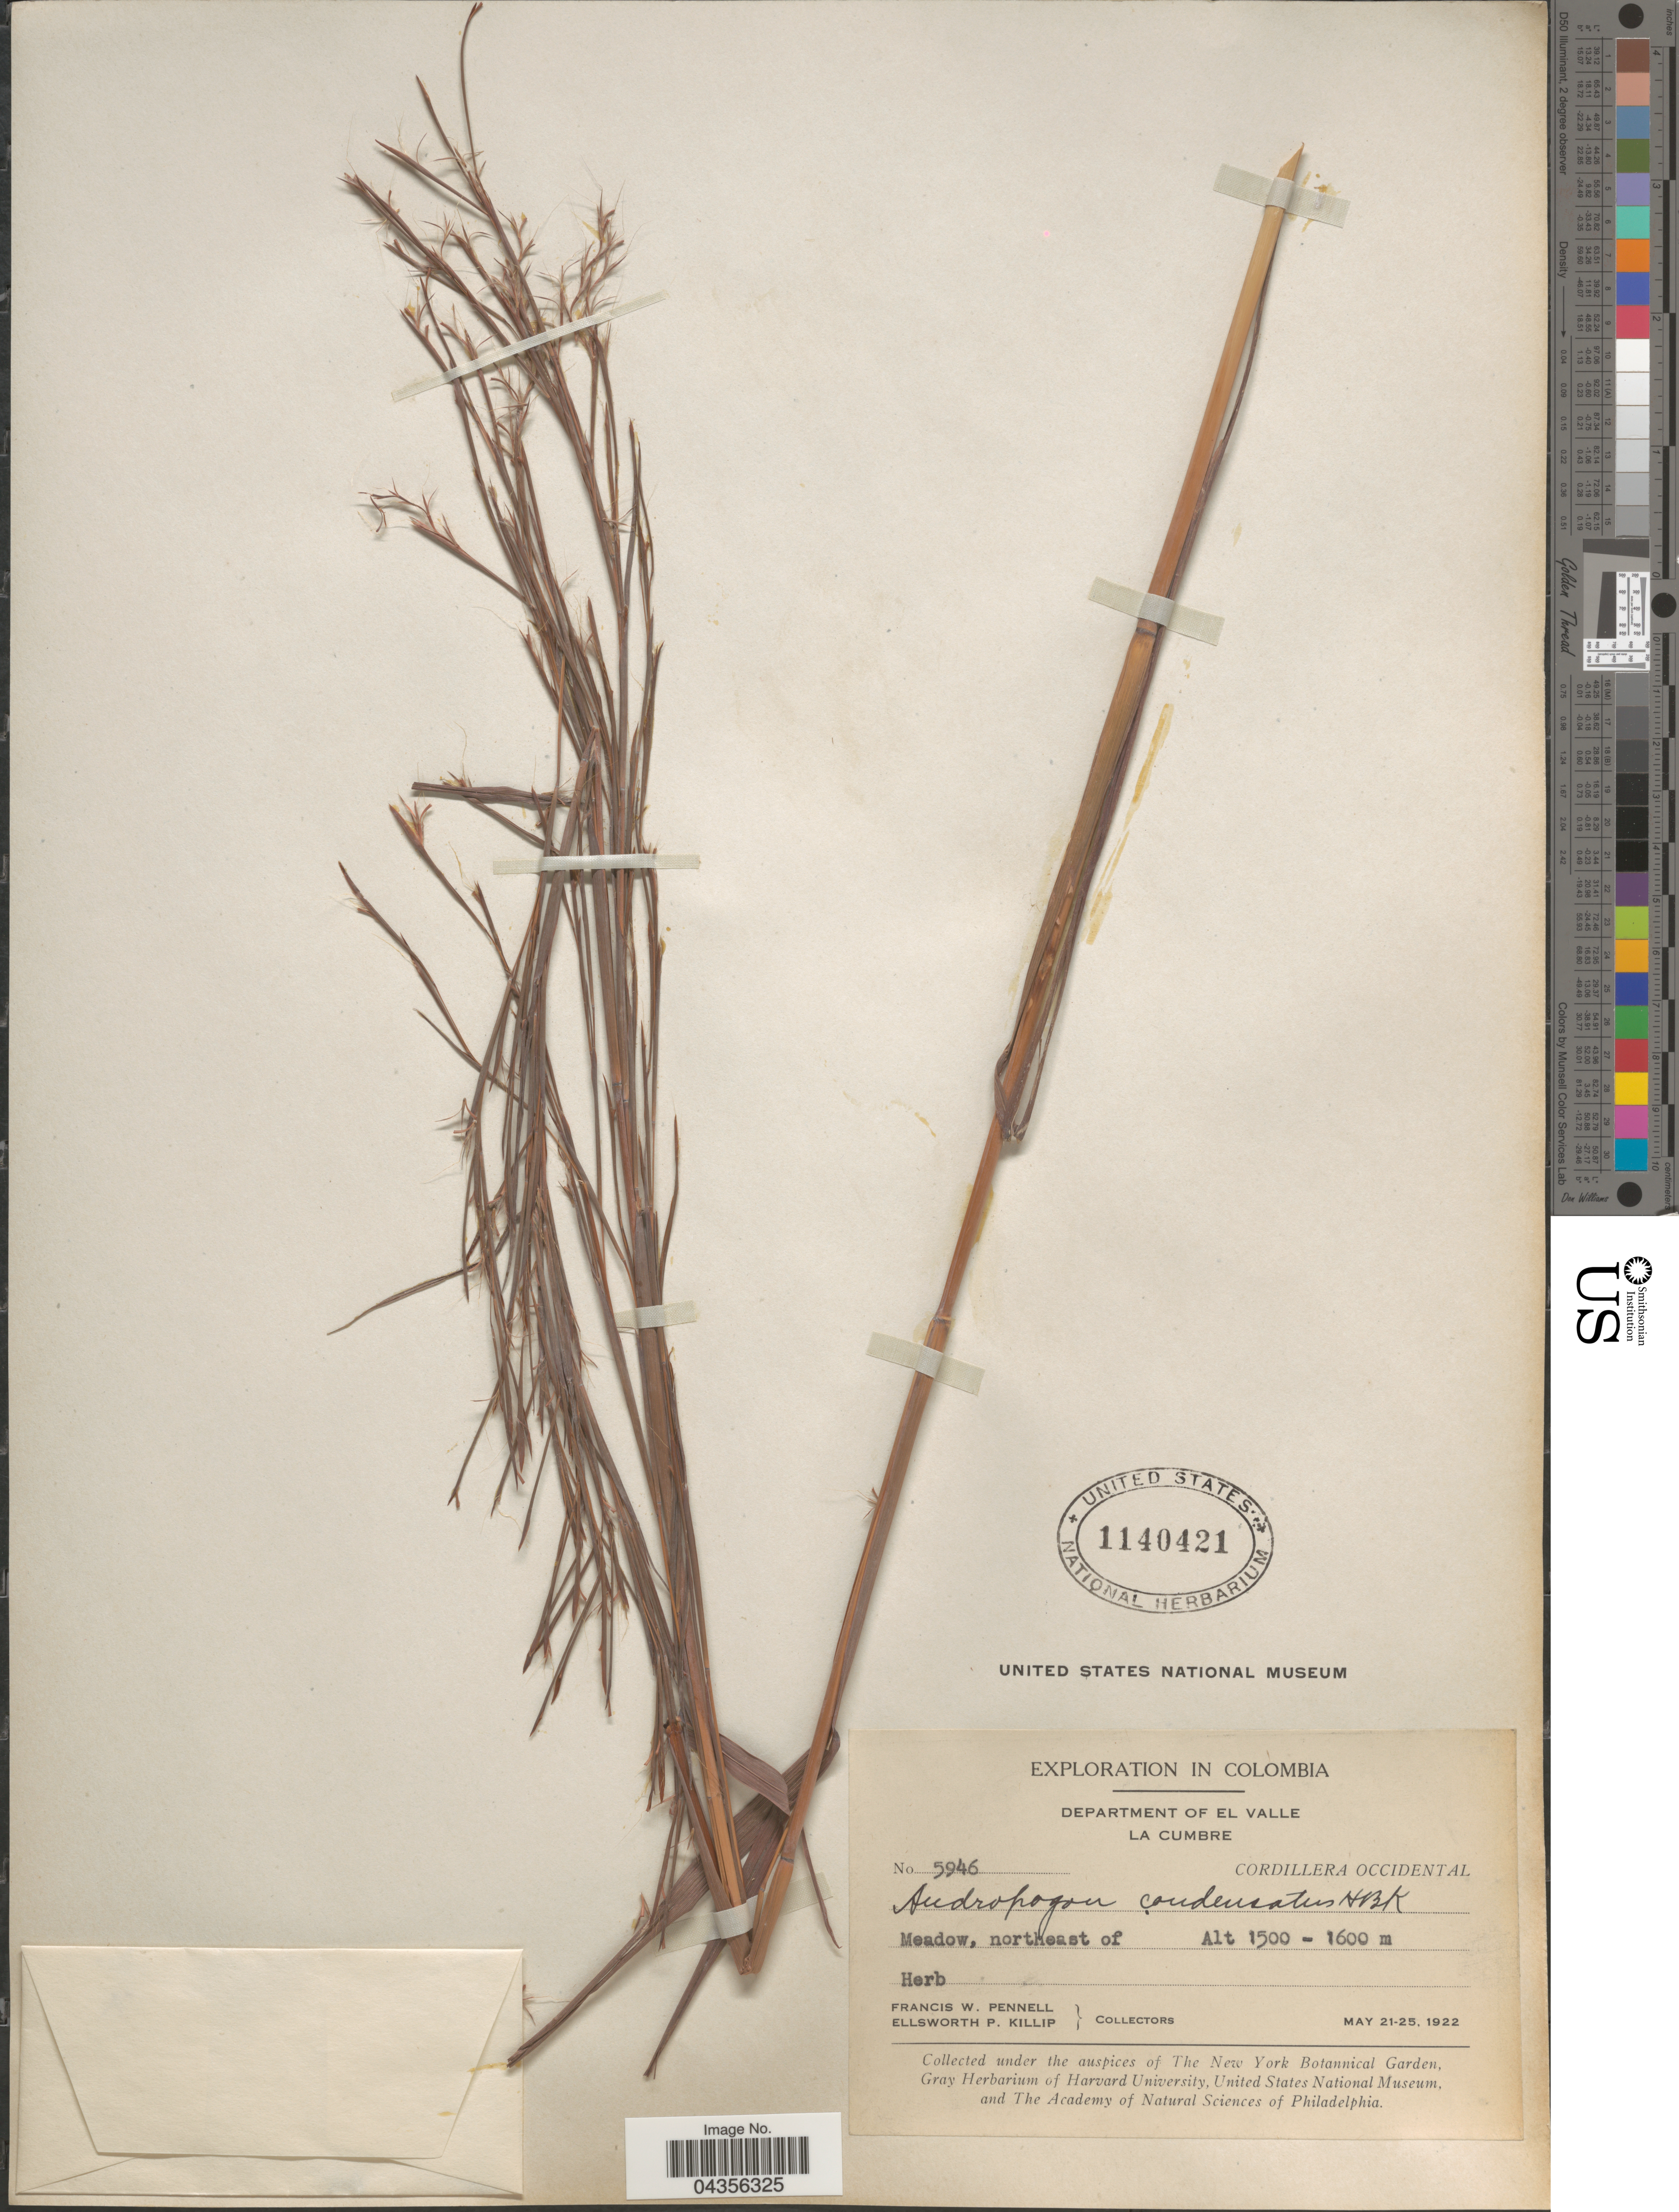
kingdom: Plantae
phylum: Tracheophyta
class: Liliopsida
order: Poales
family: Poaceae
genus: Schizachyrium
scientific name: Schizachyrium microstachyum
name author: (Desv. ex Ham.) Roseng. et al.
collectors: F. W. Pennell & E. P. Killip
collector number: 5946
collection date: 1922-05-21/1922-05-25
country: Colombia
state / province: Valle del Cauca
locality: Exploration In Colombia. Department Of El Valle. La Cumbre. Cordillera Occidental.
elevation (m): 1500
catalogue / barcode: US 1140421